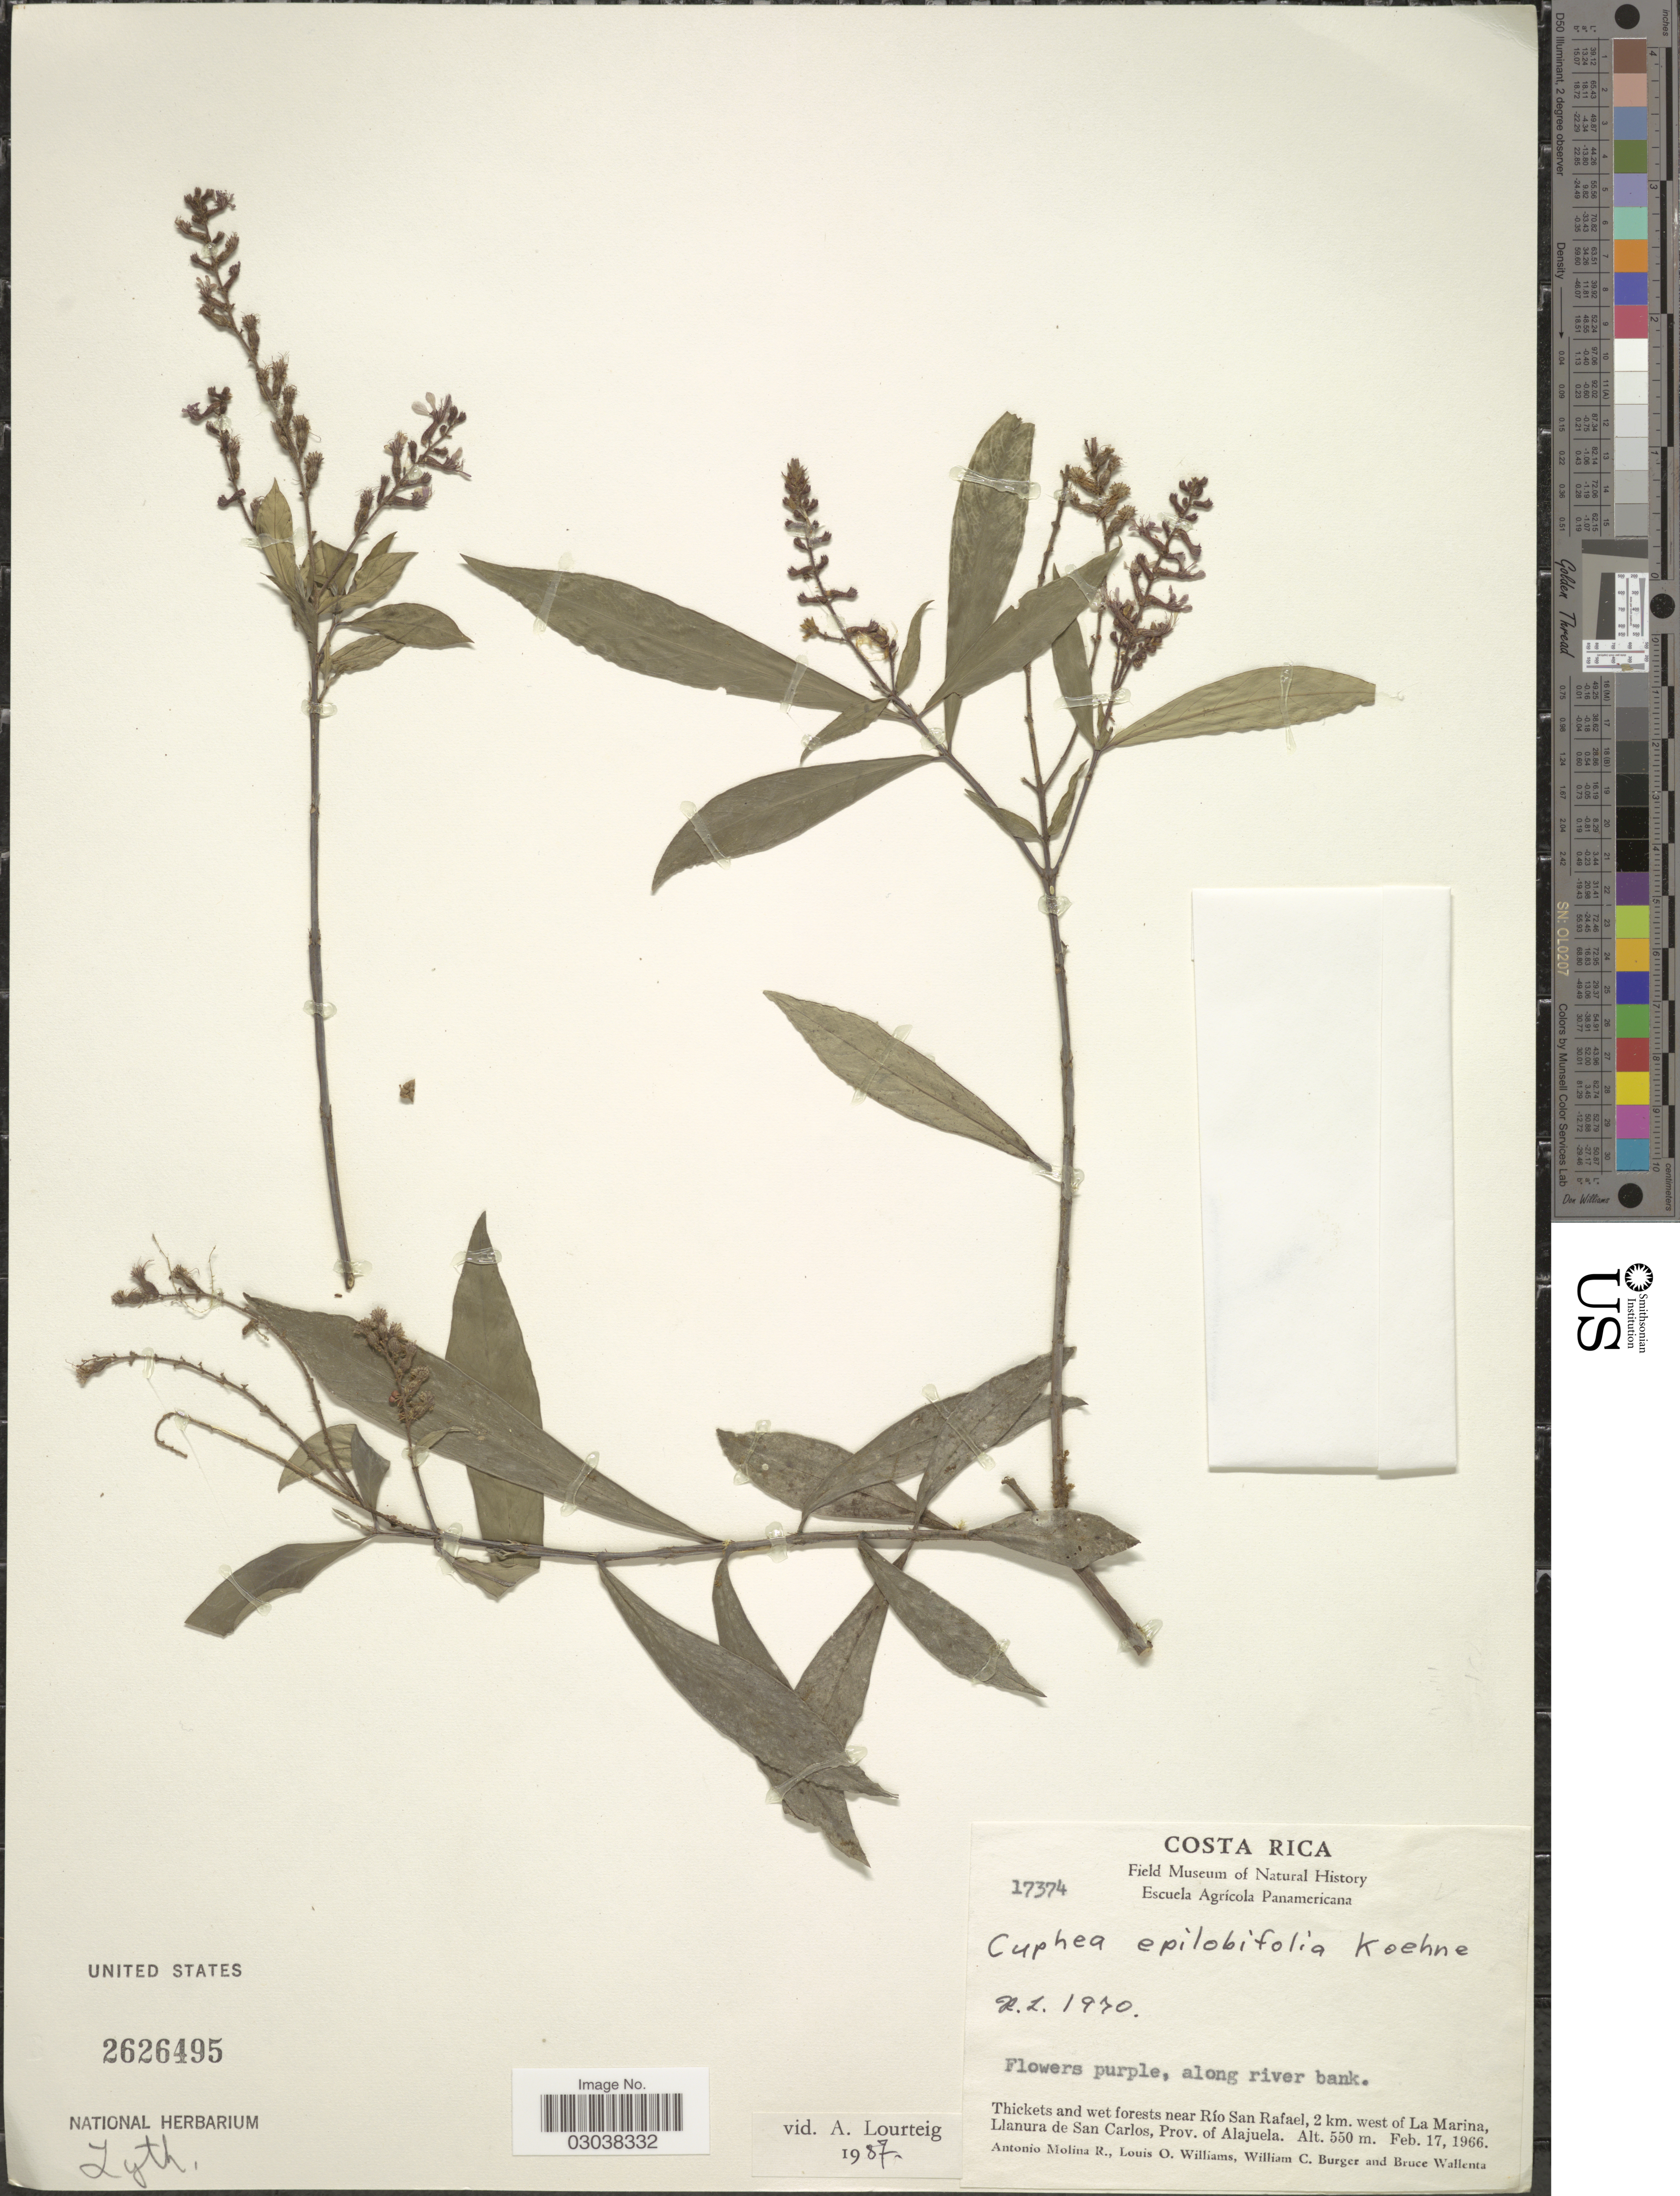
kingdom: Plantae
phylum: Tracheophyta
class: Magnoliopsida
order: Myrtales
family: Lythraceae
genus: Cuphea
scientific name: Cuphea epilobiifolia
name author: Koehne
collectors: A. Molina R., L. O. Williams, W. Burger & B. Wallenta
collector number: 17374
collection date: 1966-02-17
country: Costa Rica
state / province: Alajuela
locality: Near Río san Rafael, 2 km. west of La Marina, Llanura de San Carlos.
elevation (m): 550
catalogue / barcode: US 2626495